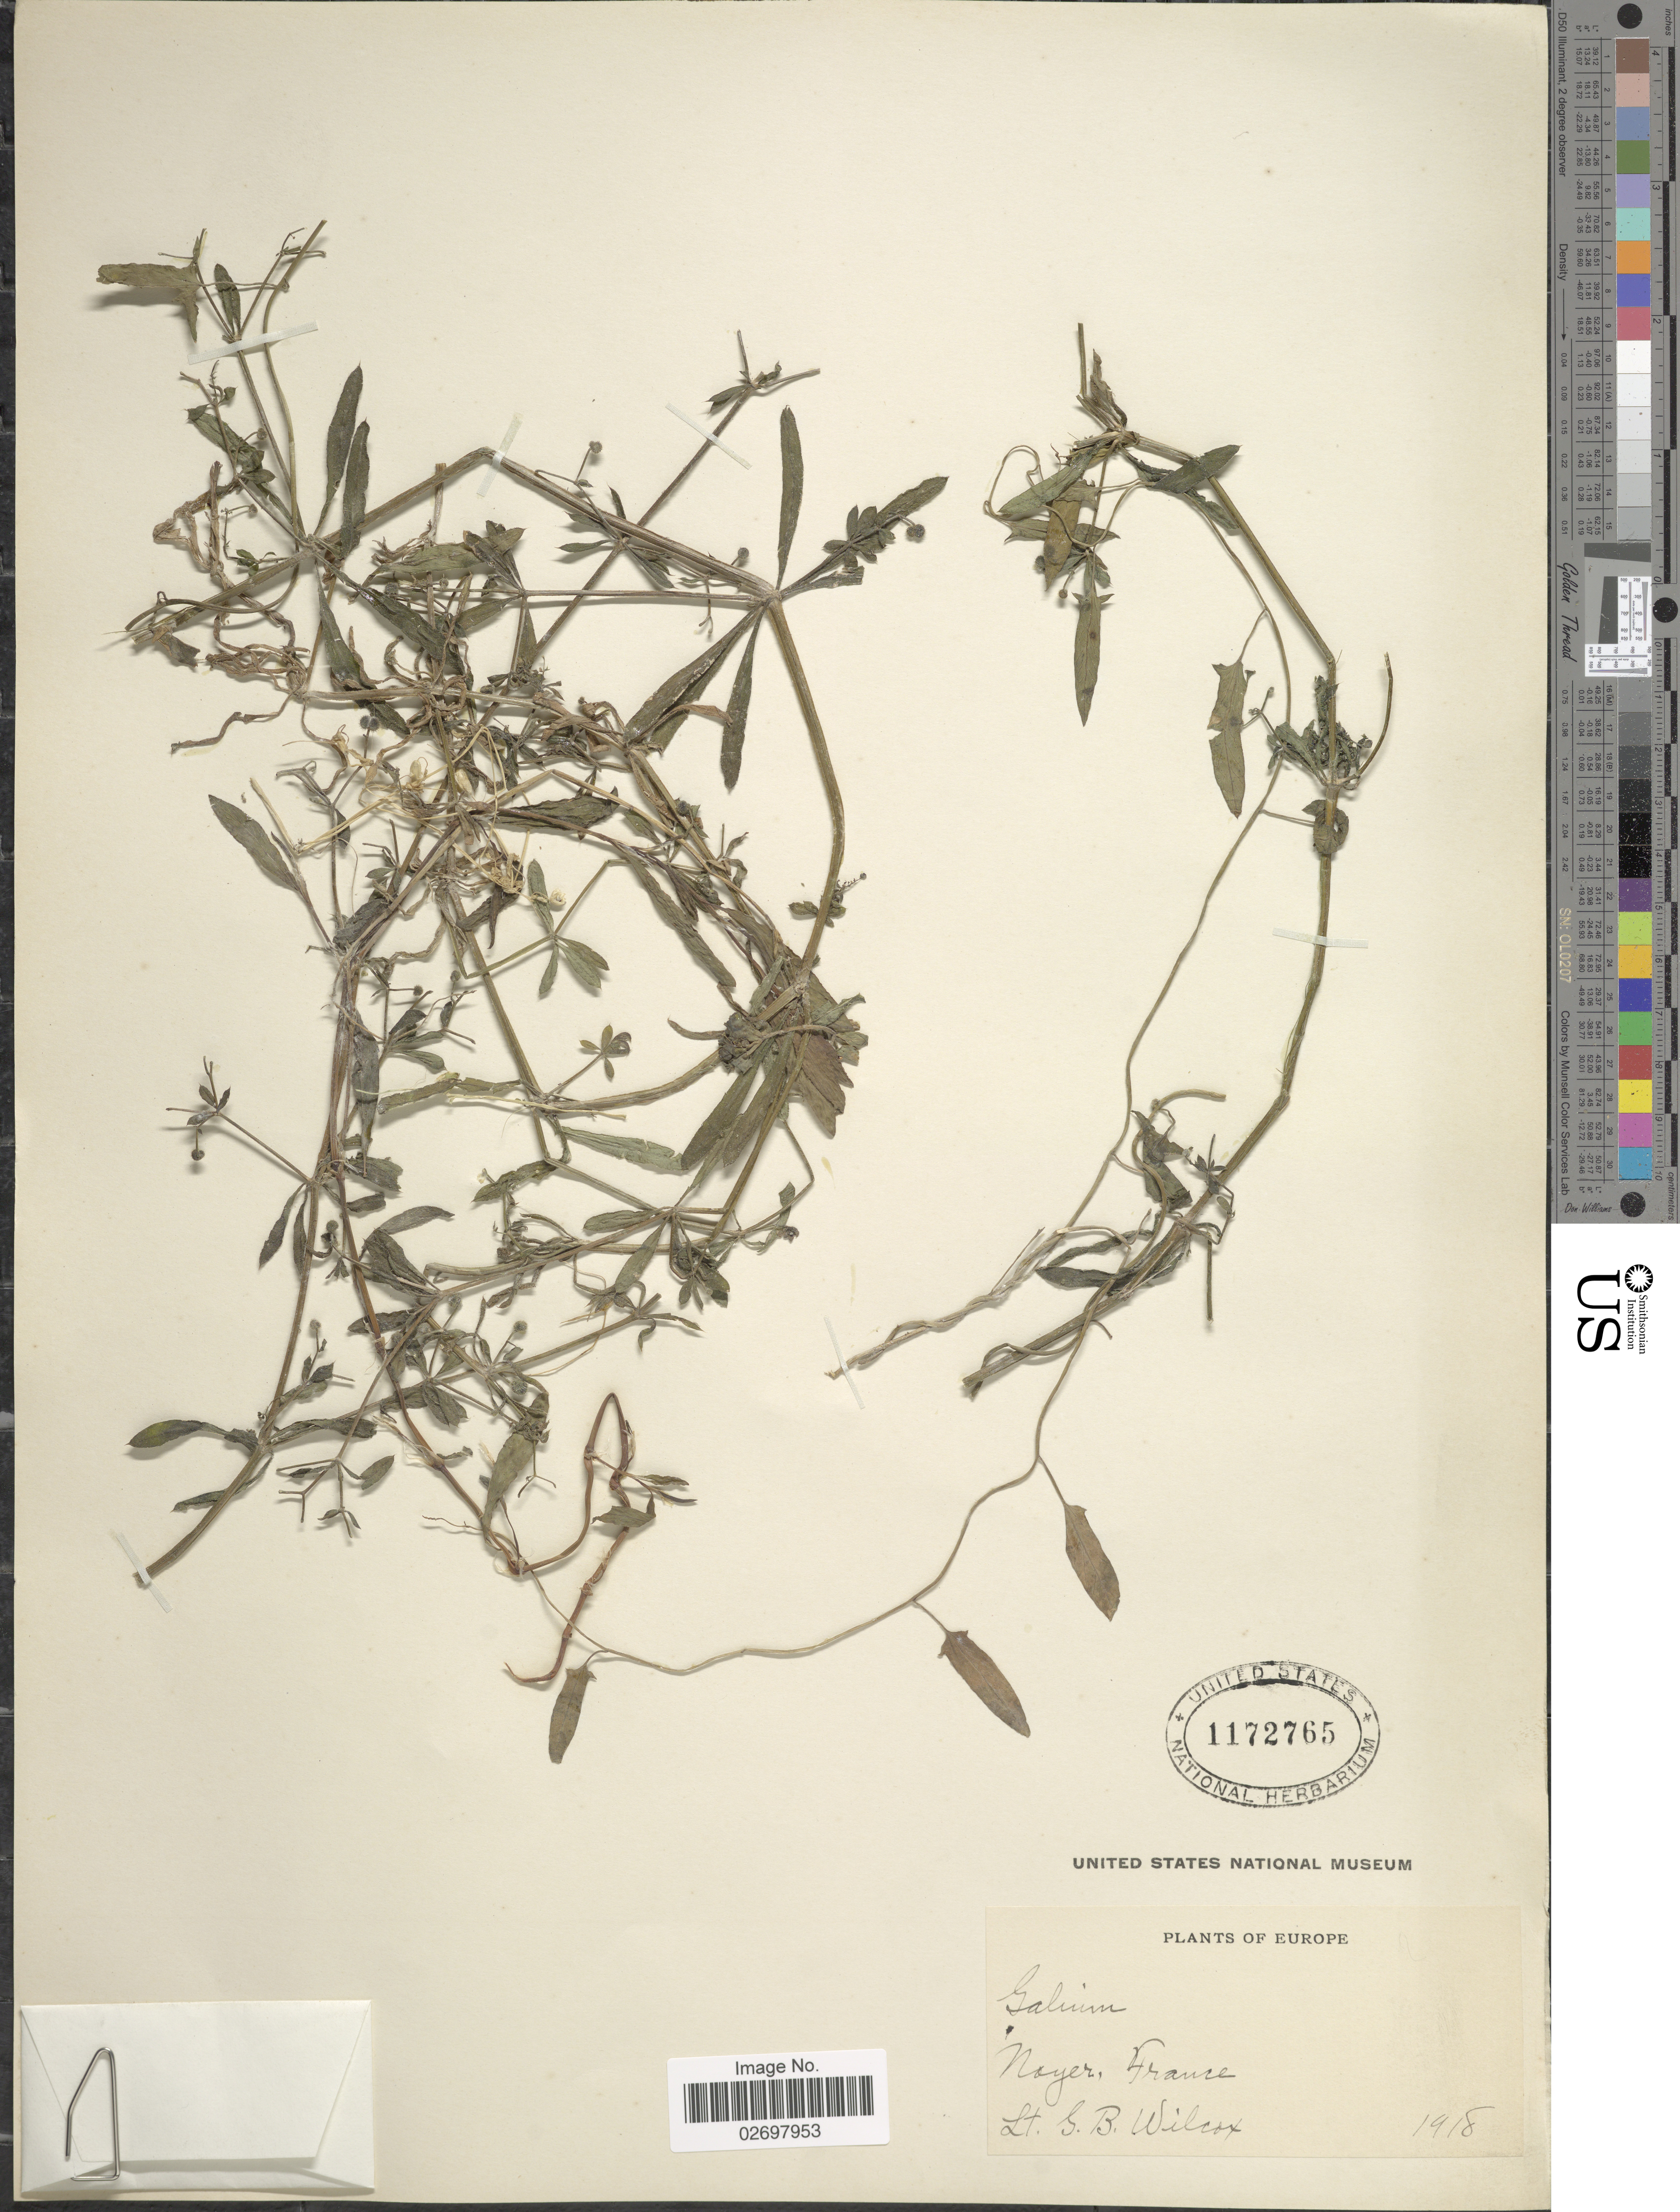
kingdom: Plantae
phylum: Tracheophyta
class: Magnoliopsida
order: Gentianales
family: Rubiaceae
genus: Galium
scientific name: Galium sp.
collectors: G. Wilcox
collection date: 1918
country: France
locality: Noyer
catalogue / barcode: US 1172765